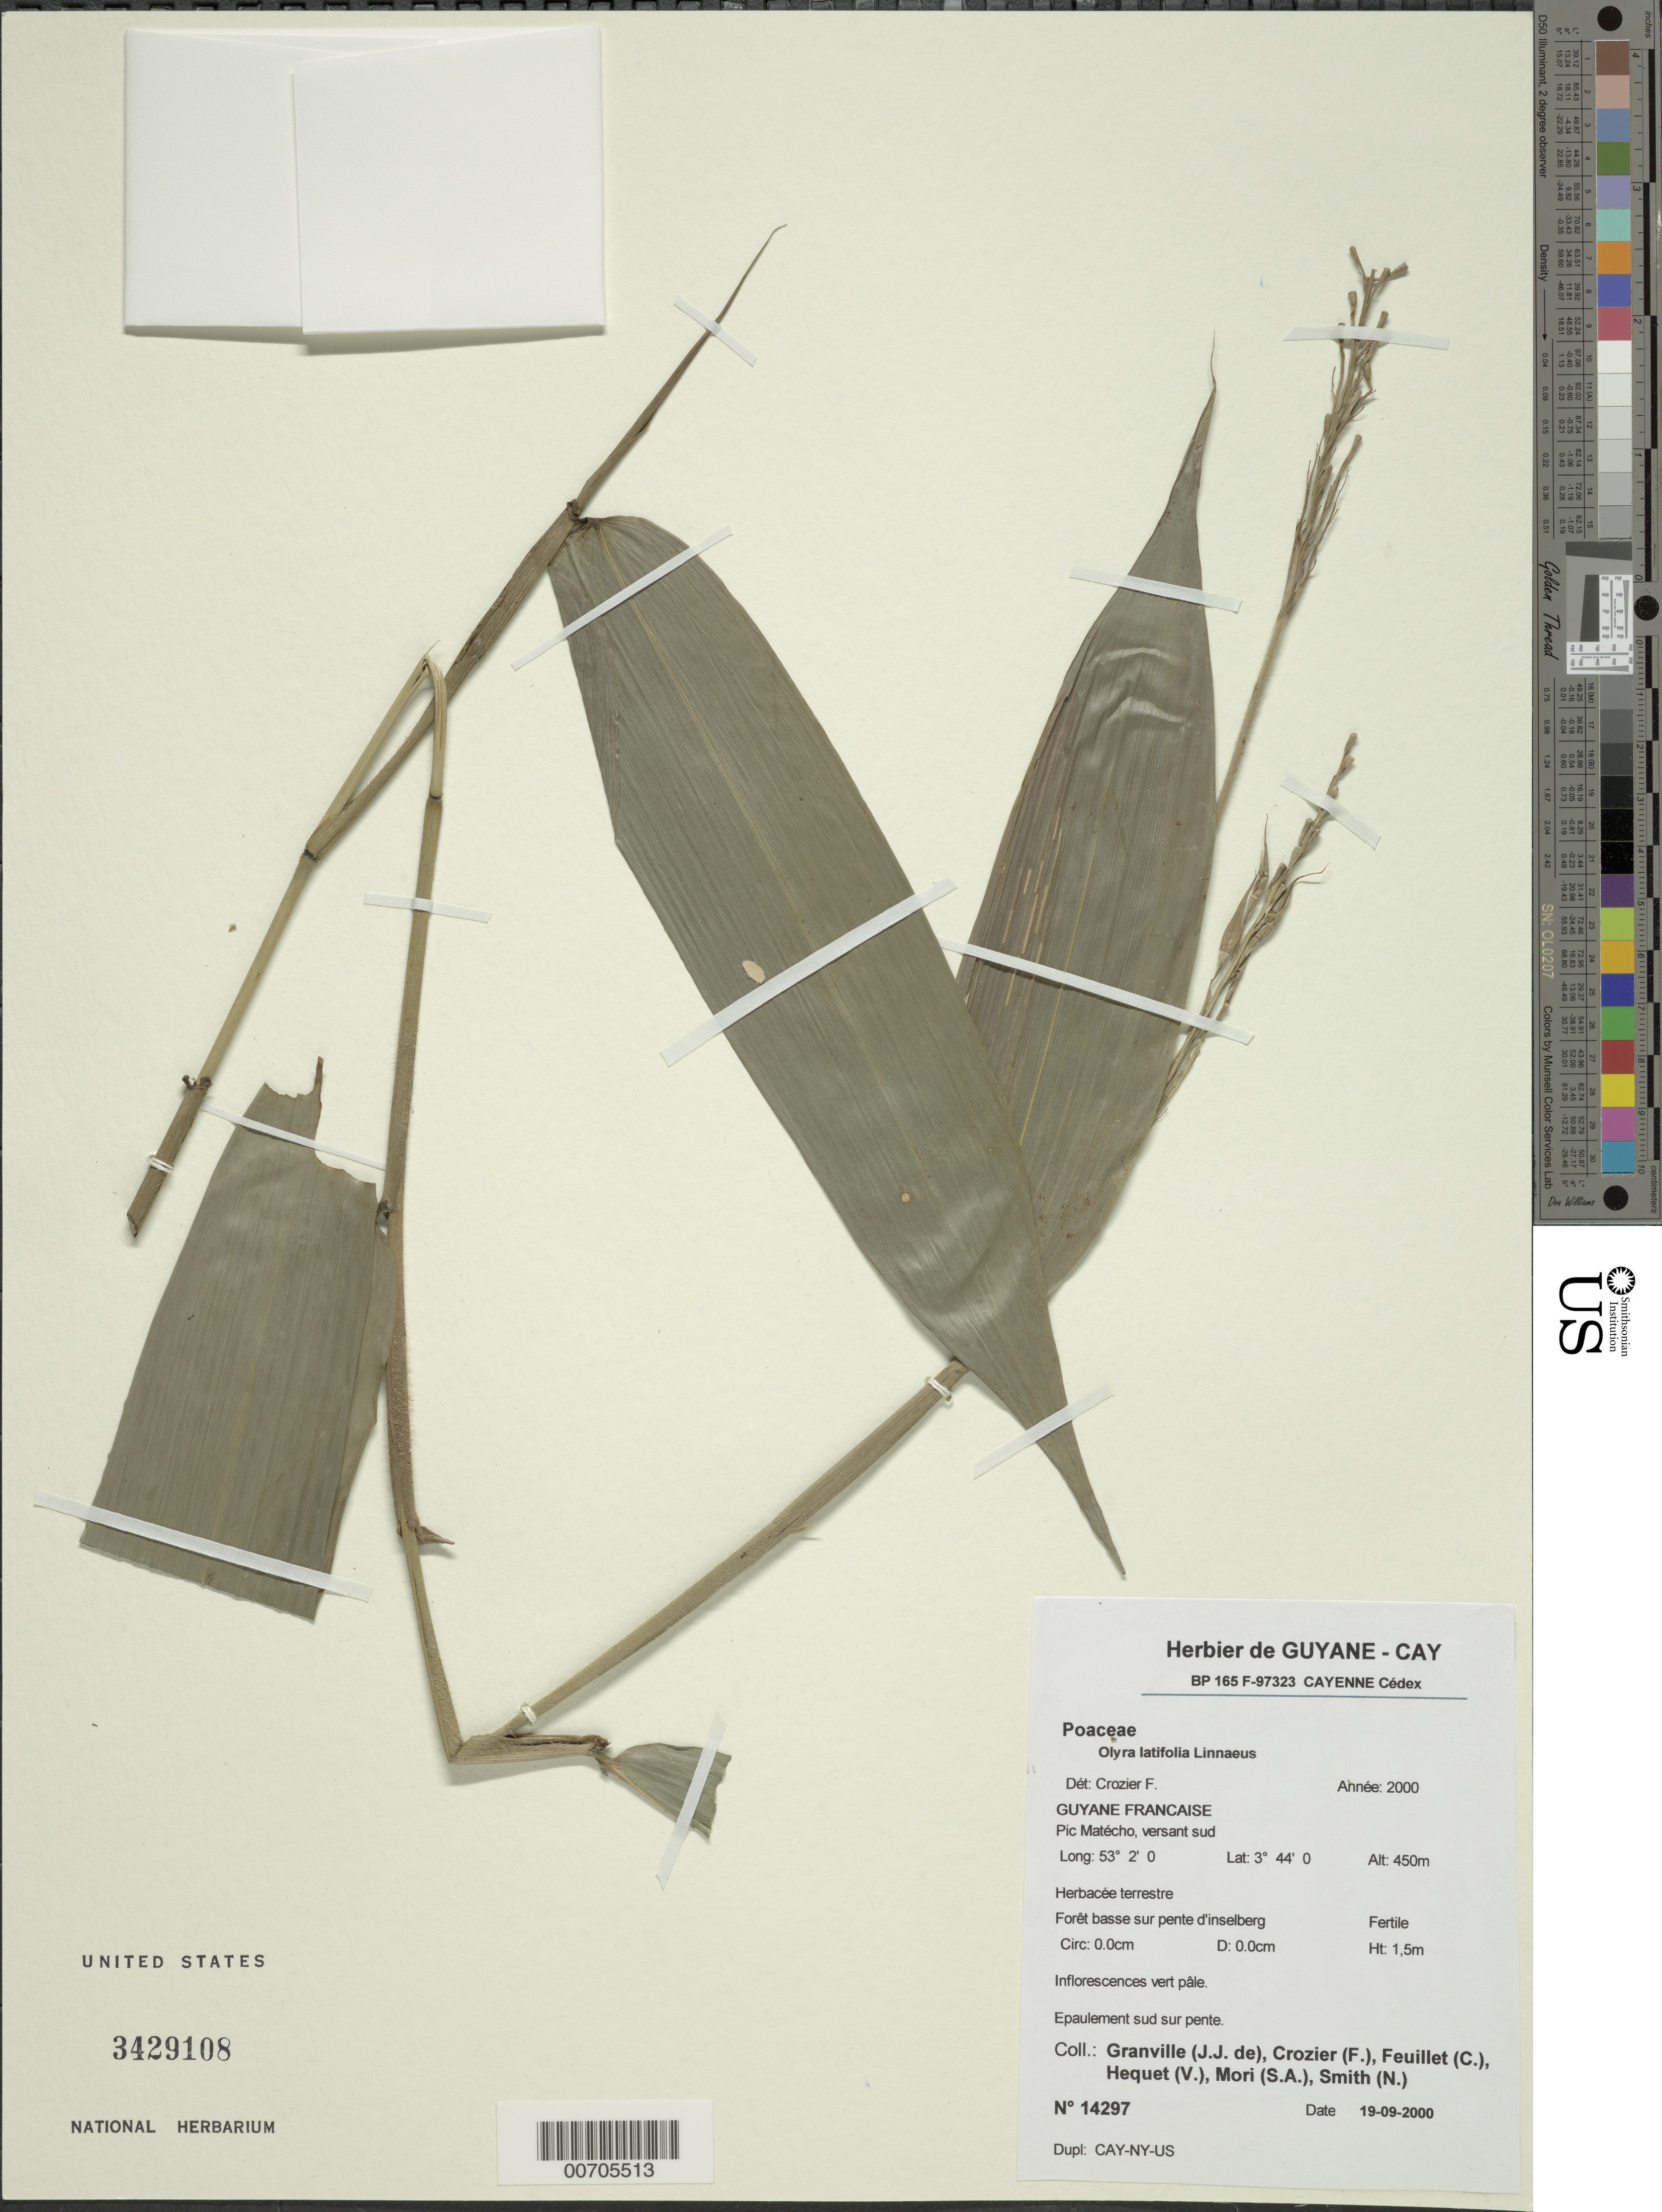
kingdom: Plantae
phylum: Tracheophyta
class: Liliopsida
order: Poales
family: Poaceae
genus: Olyra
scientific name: Olyra latifolia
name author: L.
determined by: Crozier, F.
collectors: J.-J. de Granville, F. Crozier, C. Feuillet, V. Hequet, S. Mori & N. Smith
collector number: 14297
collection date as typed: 19-Sep-00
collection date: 2000-09-19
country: French Guiana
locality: Pic Matécho, versant sud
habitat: Low forest on slope of inselberg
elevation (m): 450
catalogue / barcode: US 3429108